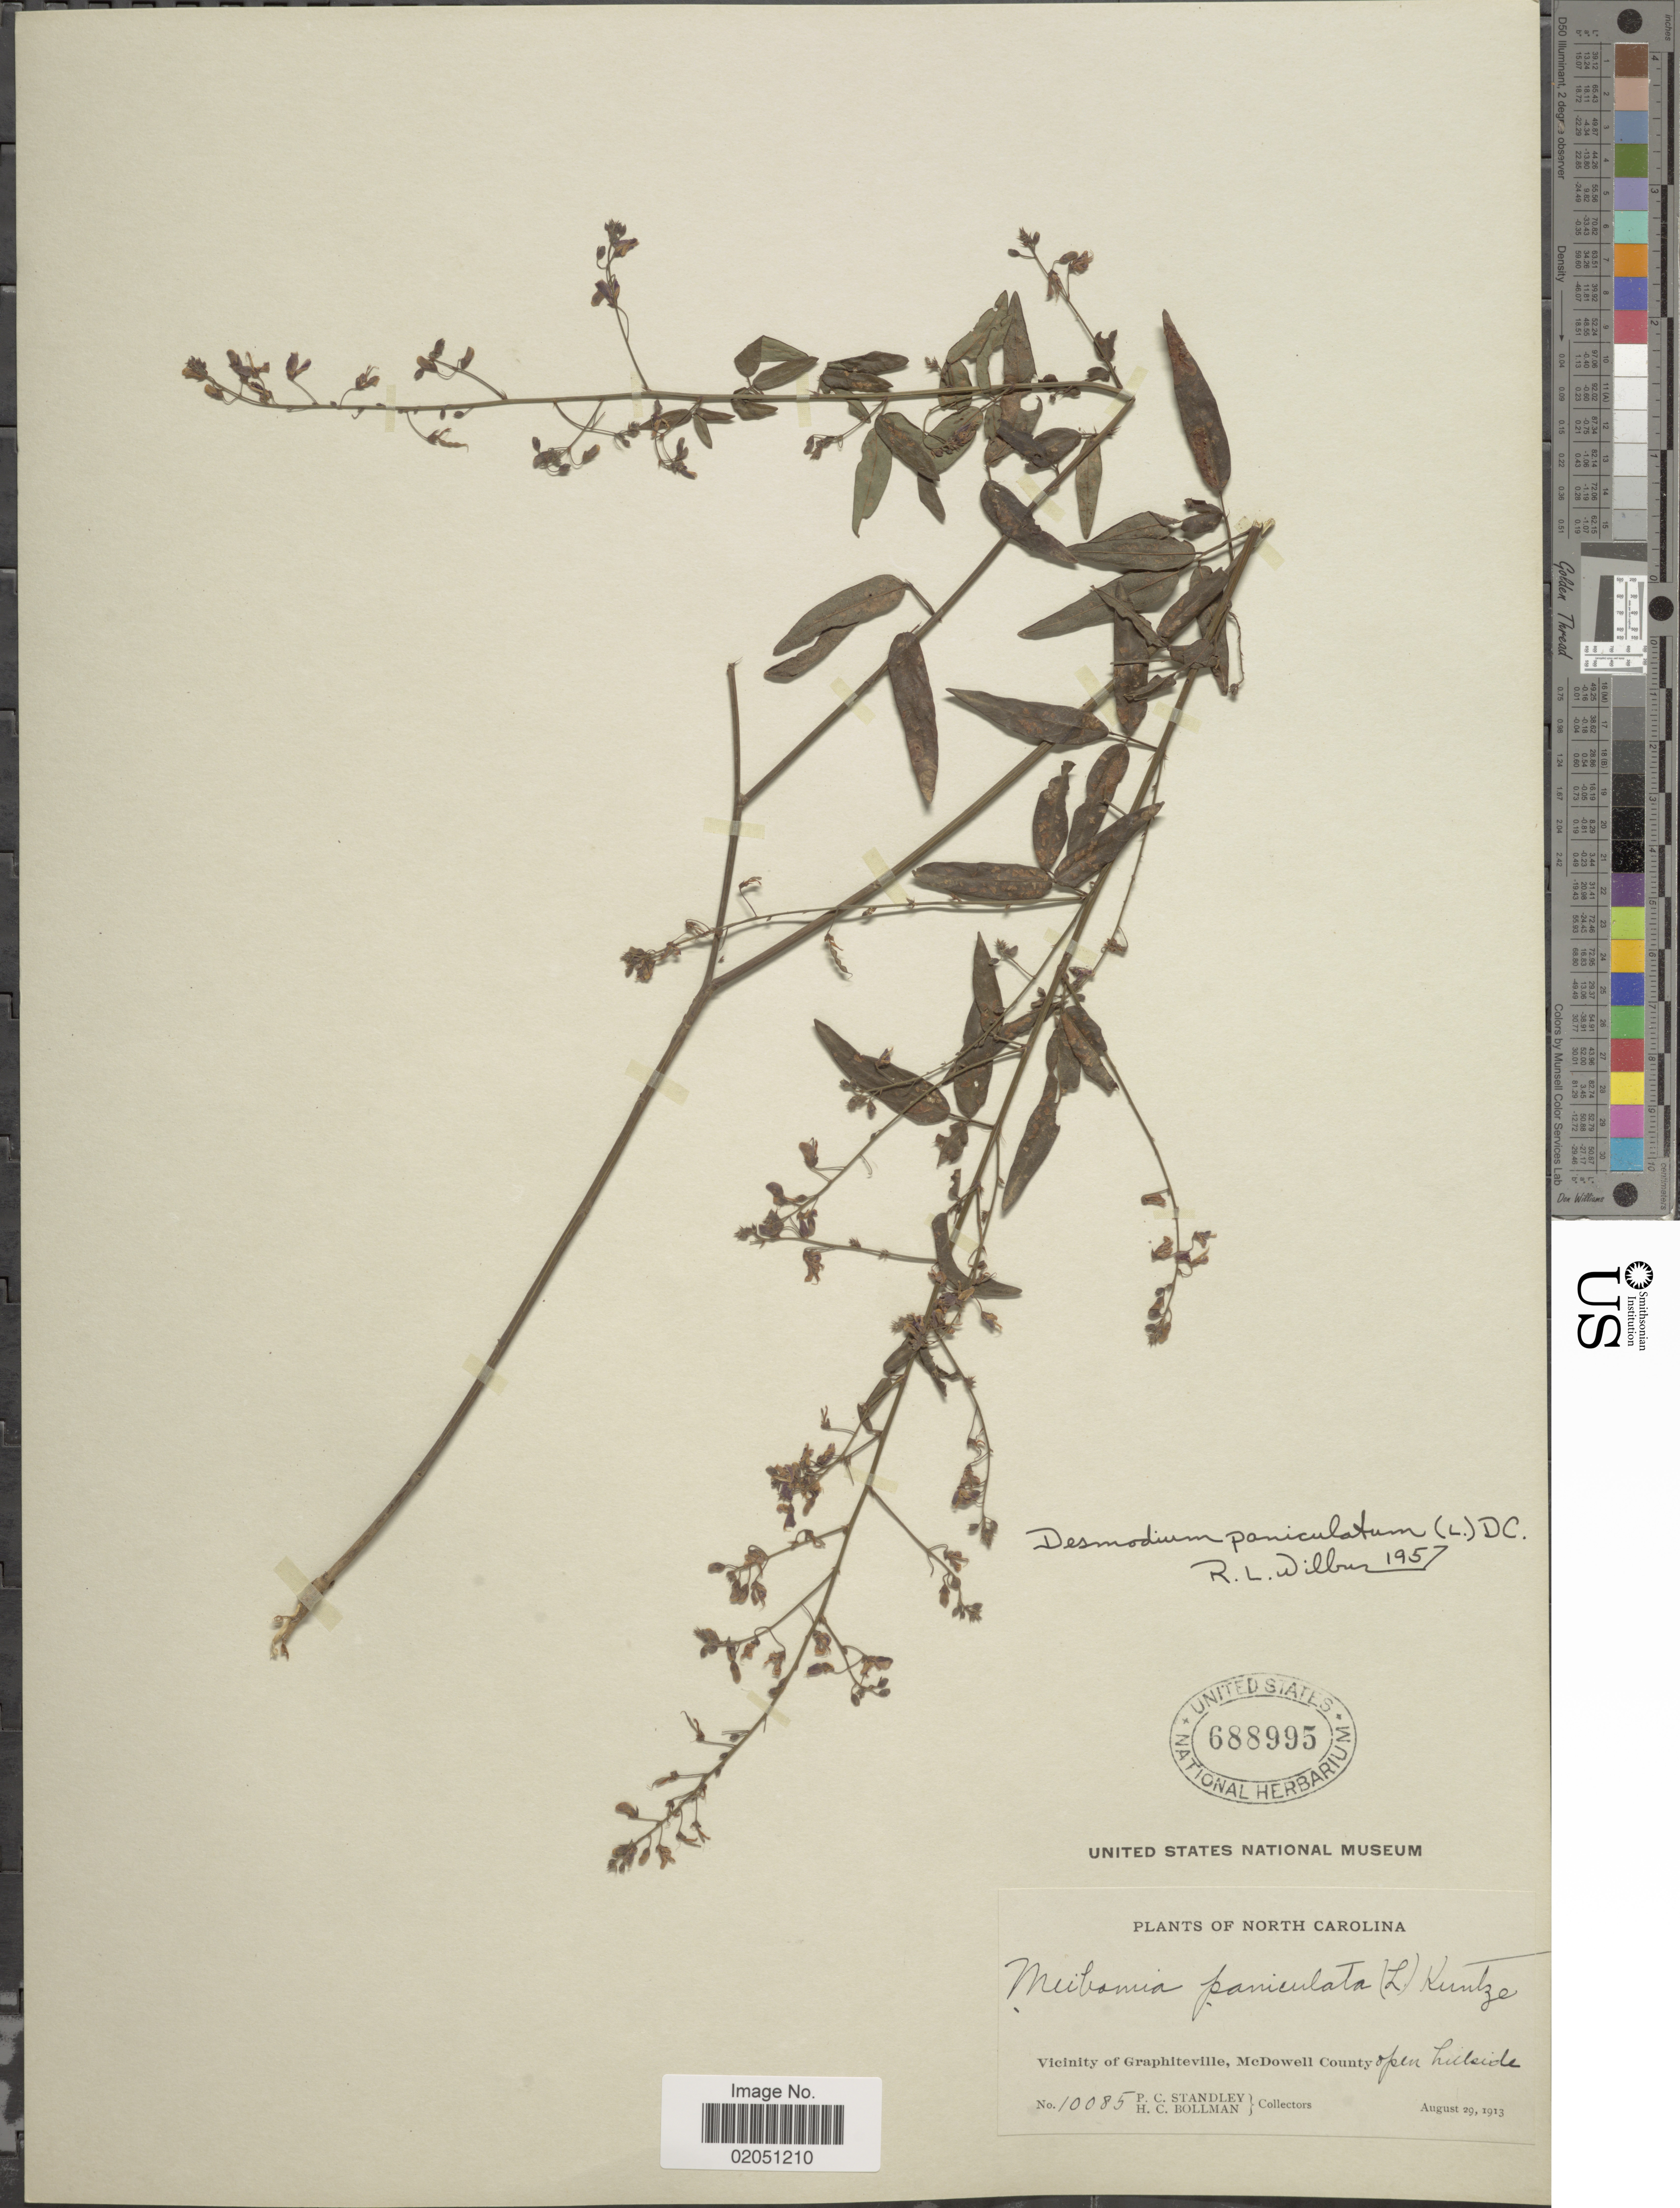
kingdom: Plantae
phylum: Tracheophyta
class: Magnoliopsida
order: Fabales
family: Fabaceae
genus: Desmodium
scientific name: Desmodium paniculatum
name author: (L.) DC.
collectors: P. C. Standley & H. C. Bollman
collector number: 10085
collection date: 1913-08-29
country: United States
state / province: North Carolina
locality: Vicinity of Graphiteville, McDowell County, open hillside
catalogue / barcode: US 688995